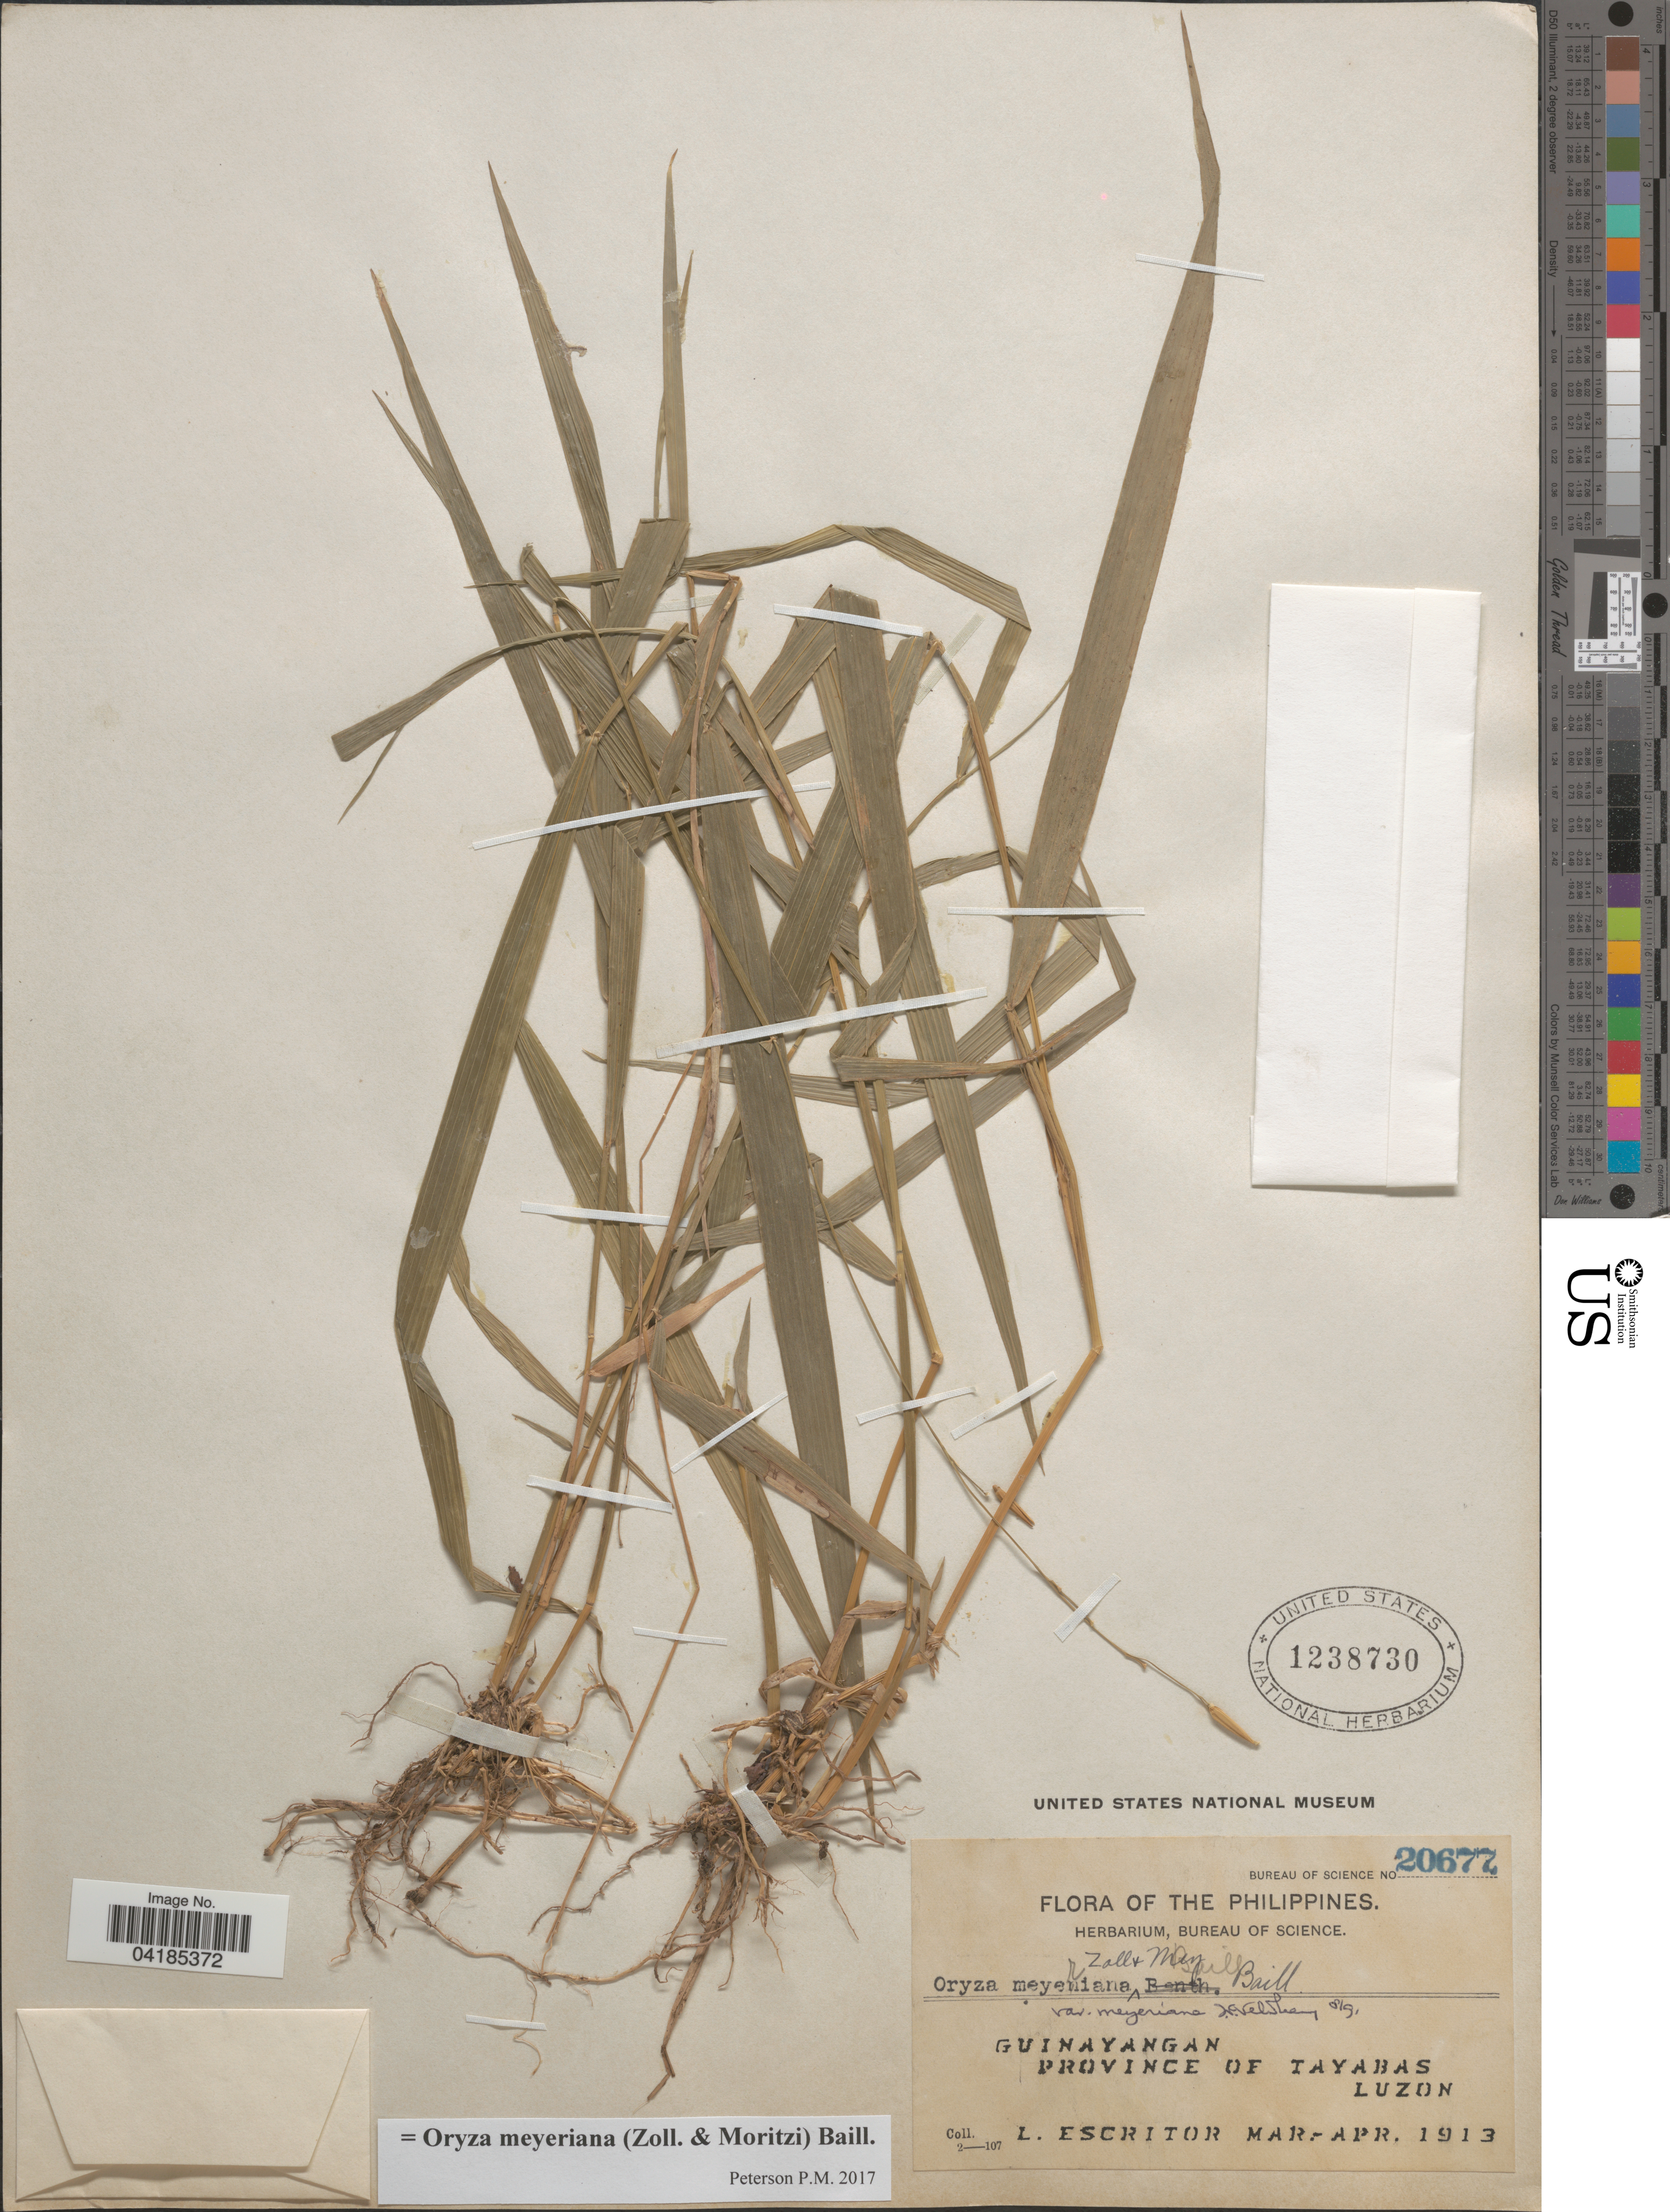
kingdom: Plantae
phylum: Tracheophyta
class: Liliopsida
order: Poales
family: Poaceae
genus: Oryza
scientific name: Oryza meyeriana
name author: (Zoll. & Mor.) Baill.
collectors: L. Escritor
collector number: Bureau of Science 20677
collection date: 1913-03/1913-04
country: Philippines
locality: Guinayangan. Province of Tayabas. Luzon.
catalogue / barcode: US 1238730